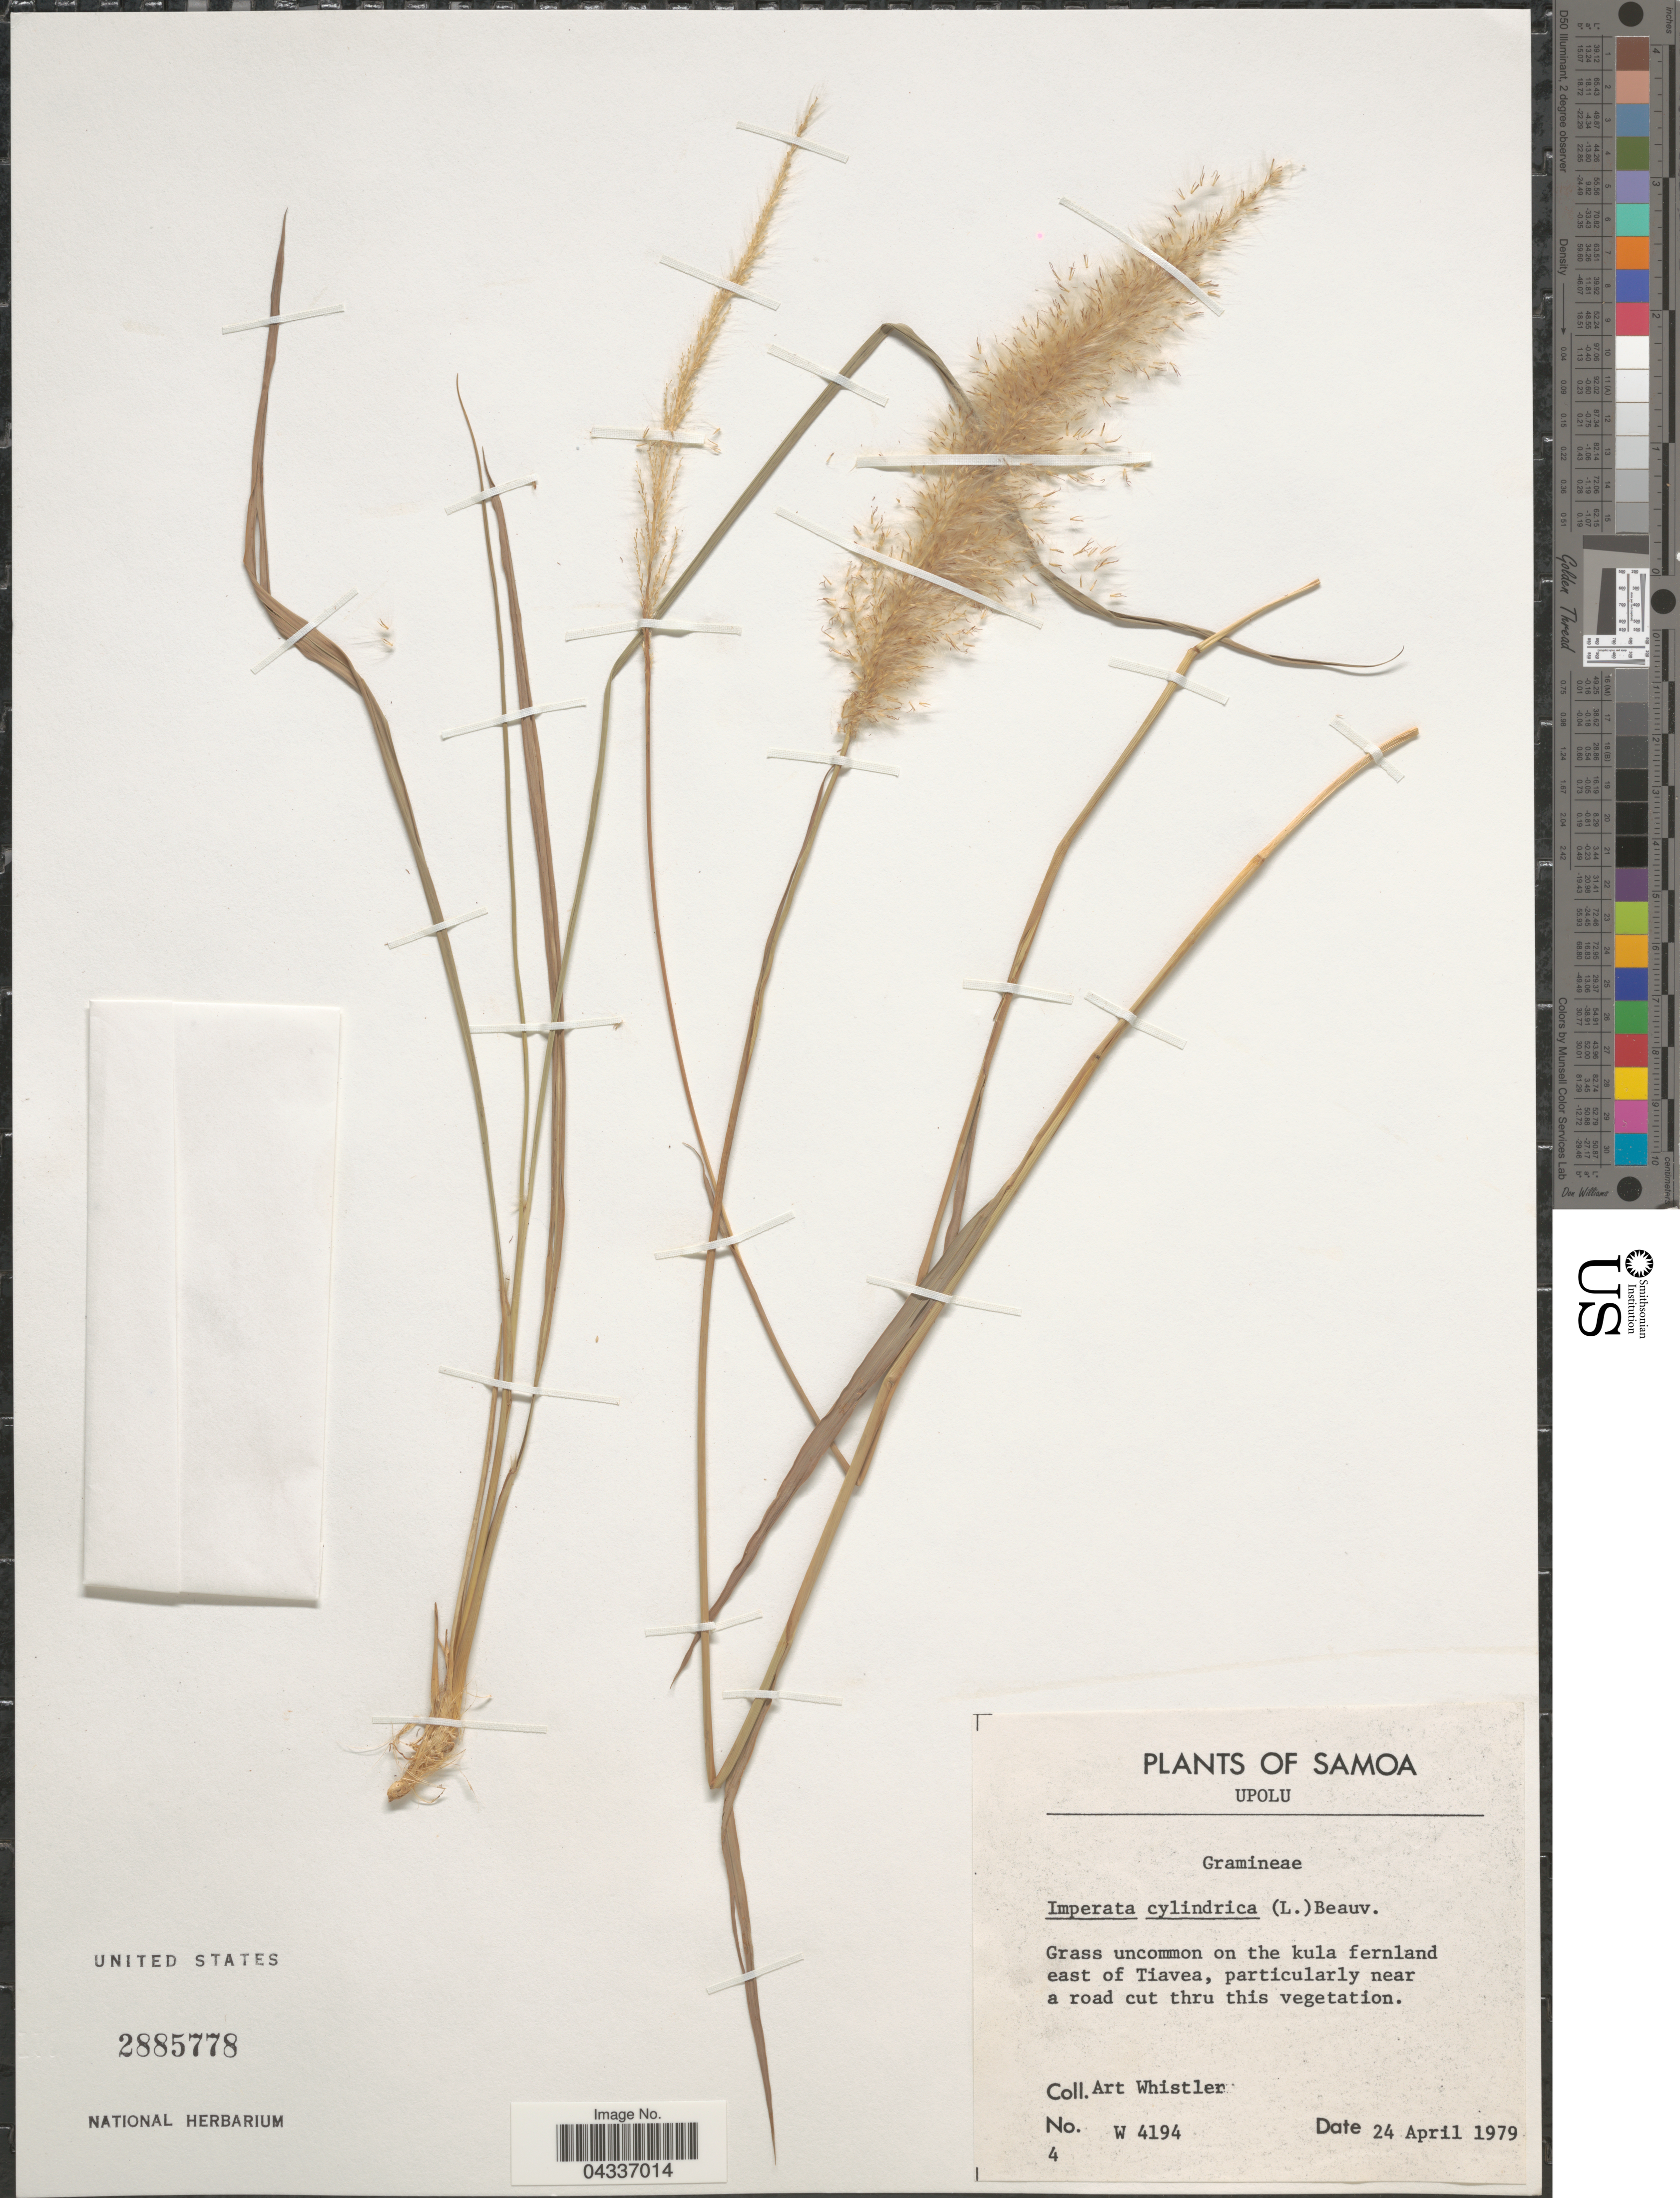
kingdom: Plantae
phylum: Tracheophyta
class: Liliopsida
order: Poales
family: Poaceae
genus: Imperata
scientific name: Imperata cylindrica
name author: (L.) P. Beauv.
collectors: A. Whistler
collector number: W4194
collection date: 1979-04-24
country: Samoa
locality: Samoa. Upolu. On the kula fernland east of Tiavea, particularly near a road cut thru this vegetation.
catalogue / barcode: US 2885778